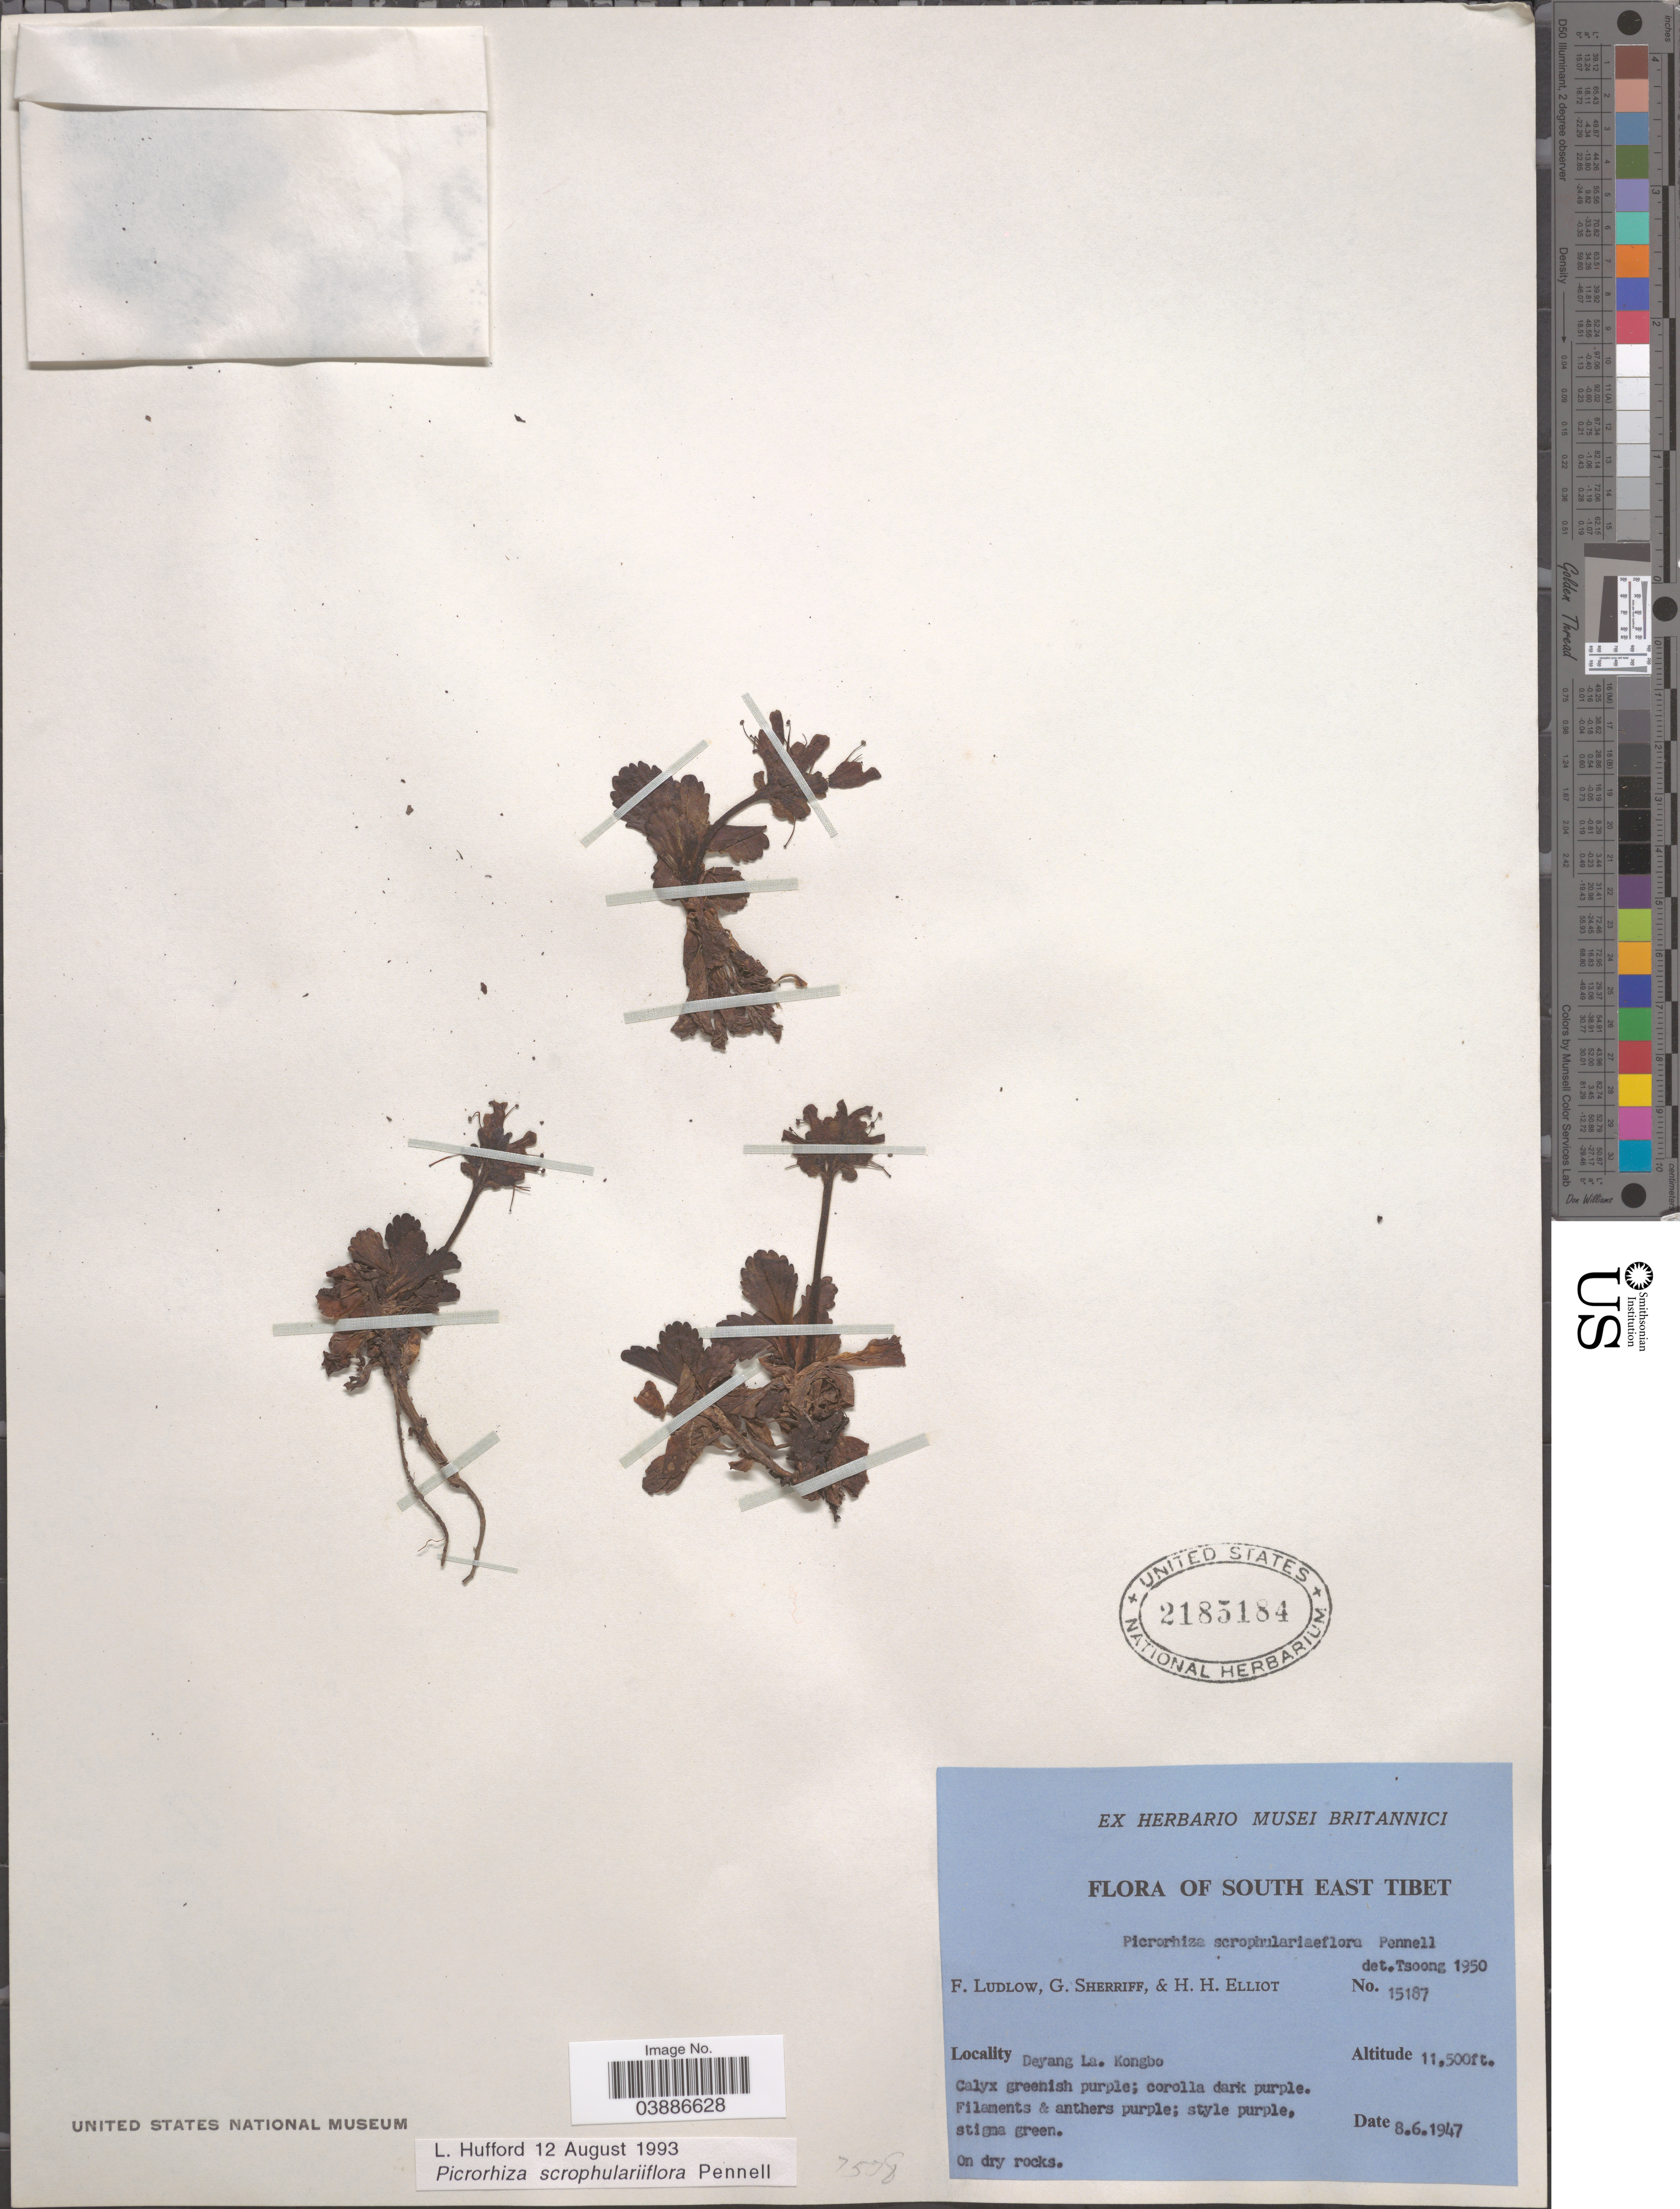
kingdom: Plantae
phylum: Tracheophyta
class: Magnoliopsida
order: Lamiales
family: Plantaginaceae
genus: Picrorhiza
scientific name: Picrorhiza scrophulariiflora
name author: Pennell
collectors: F. Ludlow, G. Sherriff & H. H. Elliot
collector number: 15187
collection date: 1947-06-08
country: China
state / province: Xizang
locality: South East Tibet. Deyang La. Kongbo.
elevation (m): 3505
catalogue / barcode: US 2185184